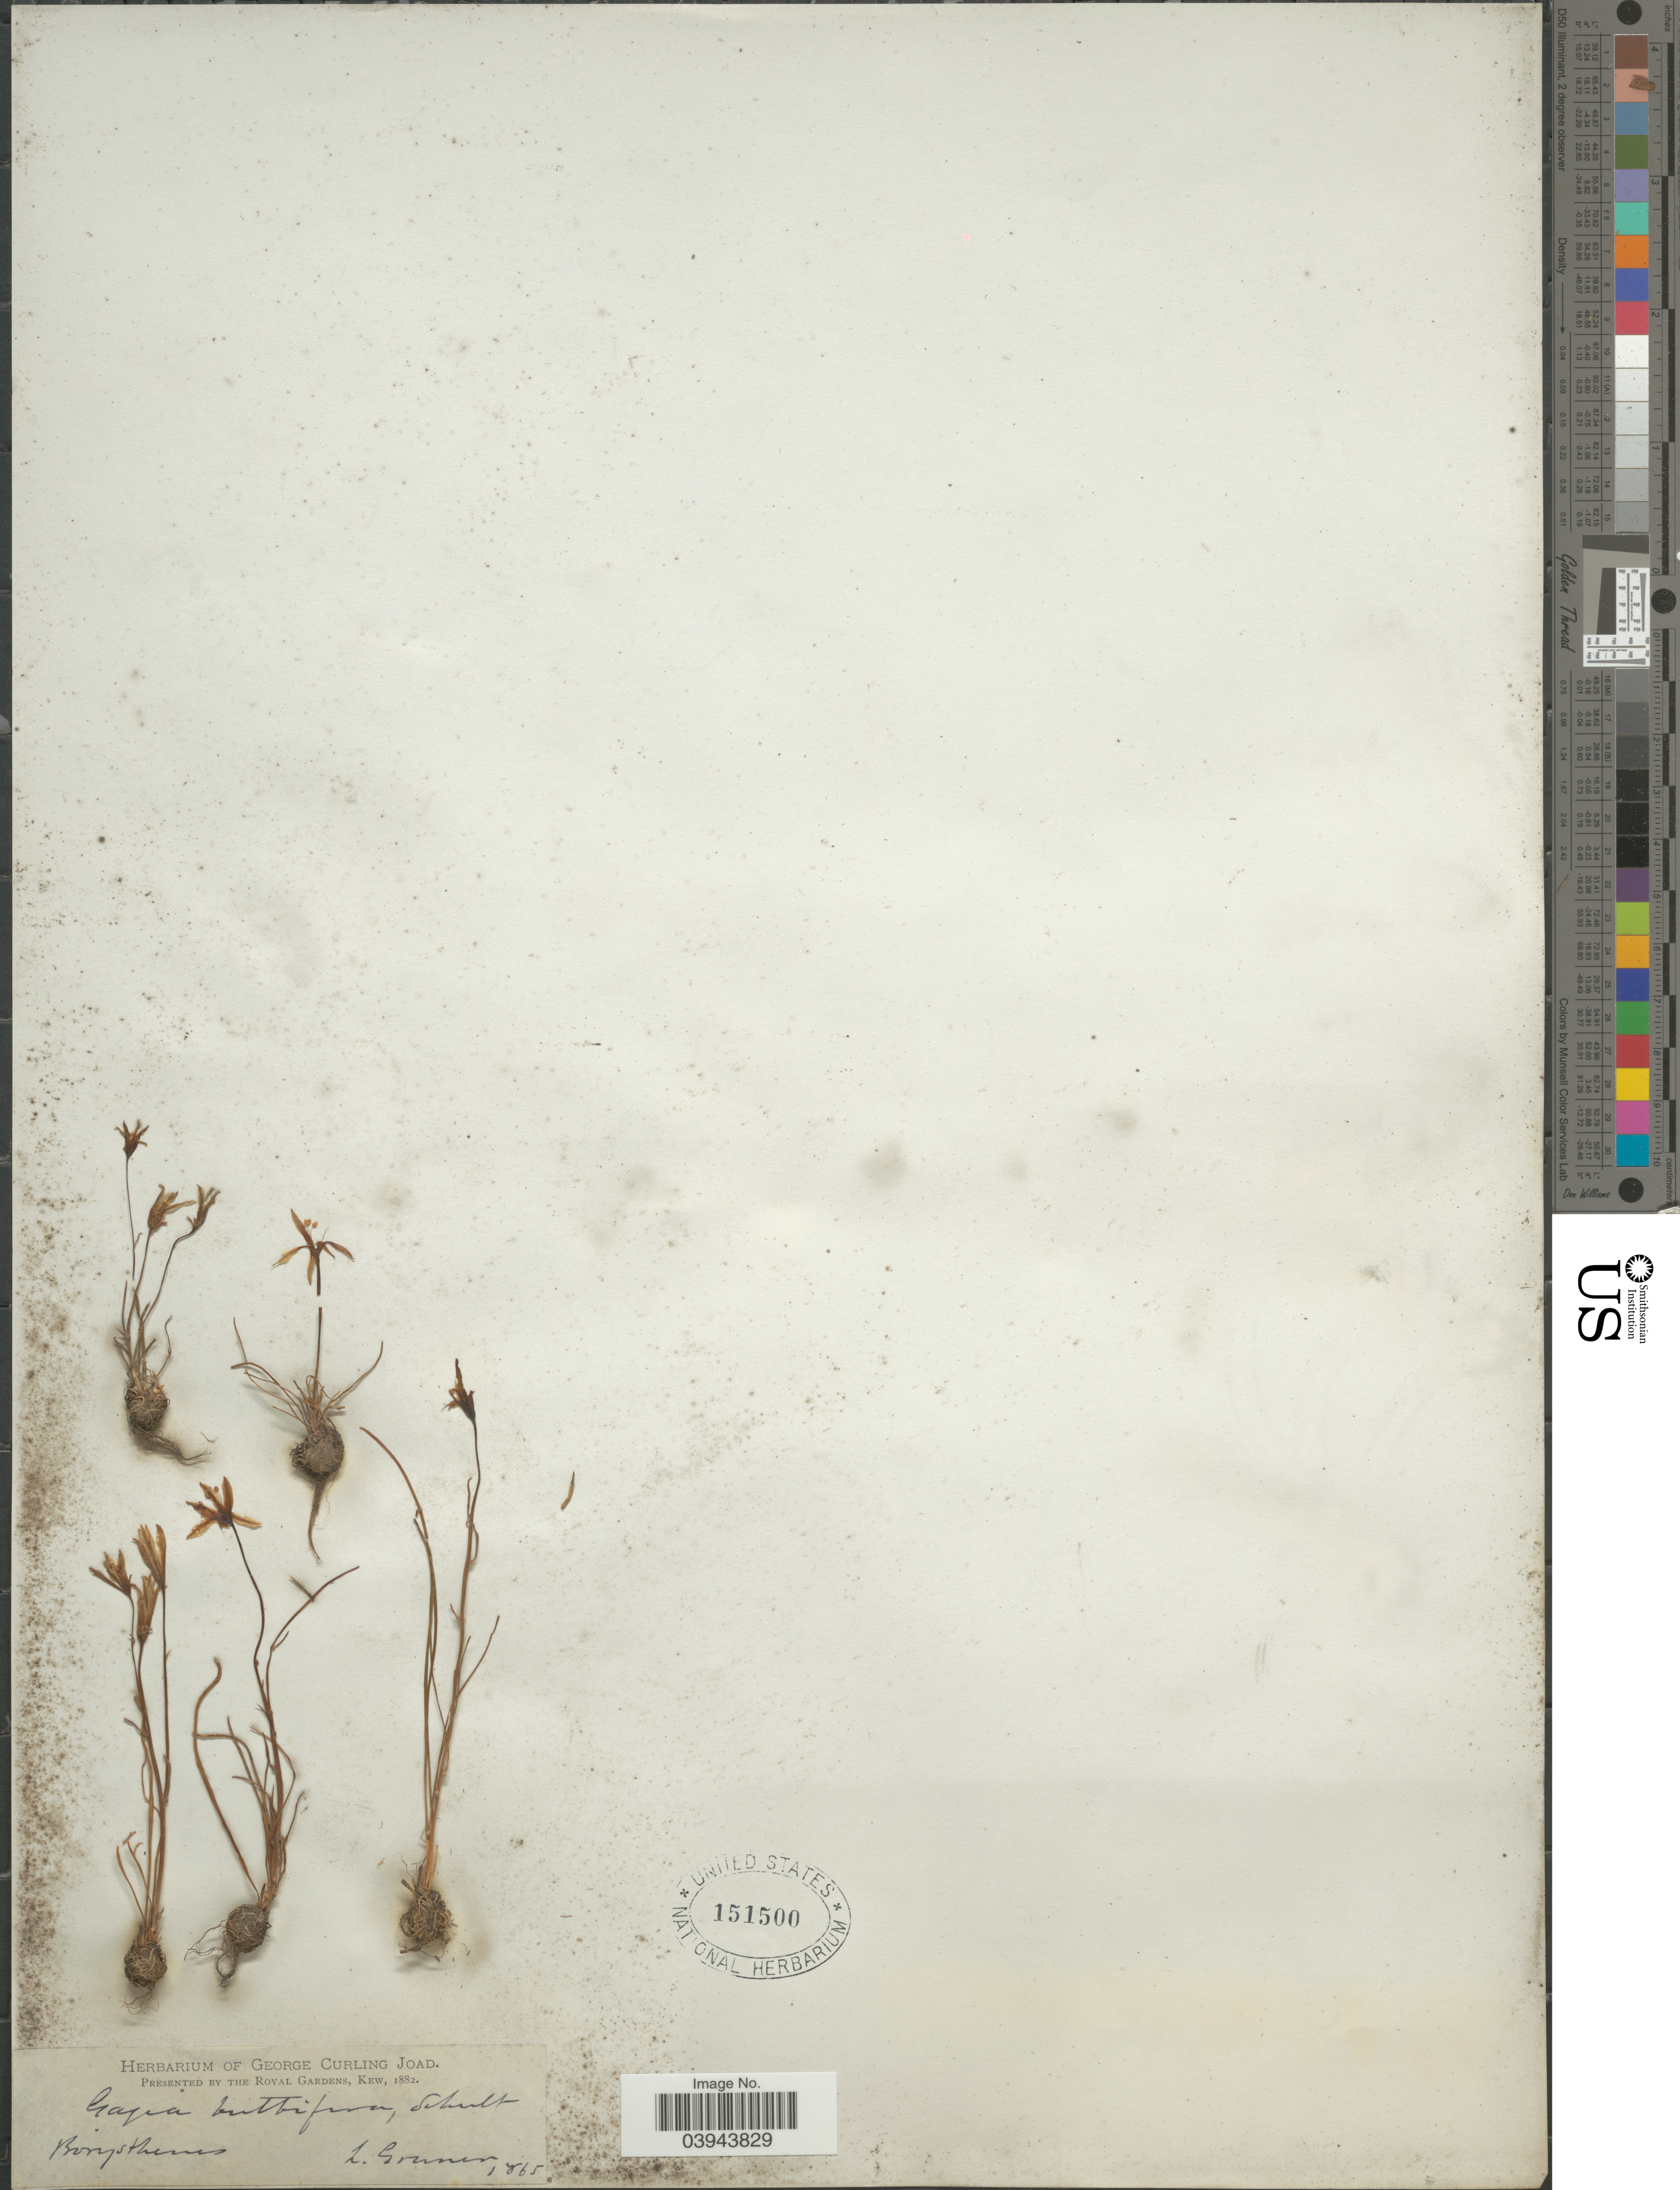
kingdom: Plantae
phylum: Tracheophyta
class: Liliopsida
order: Liliales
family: Liliaceae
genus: Gagea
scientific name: Gagea bulbifera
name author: (Pall.) Salisb.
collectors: L. F. Gruner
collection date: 1865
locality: Borysthenes.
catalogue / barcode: US 151500